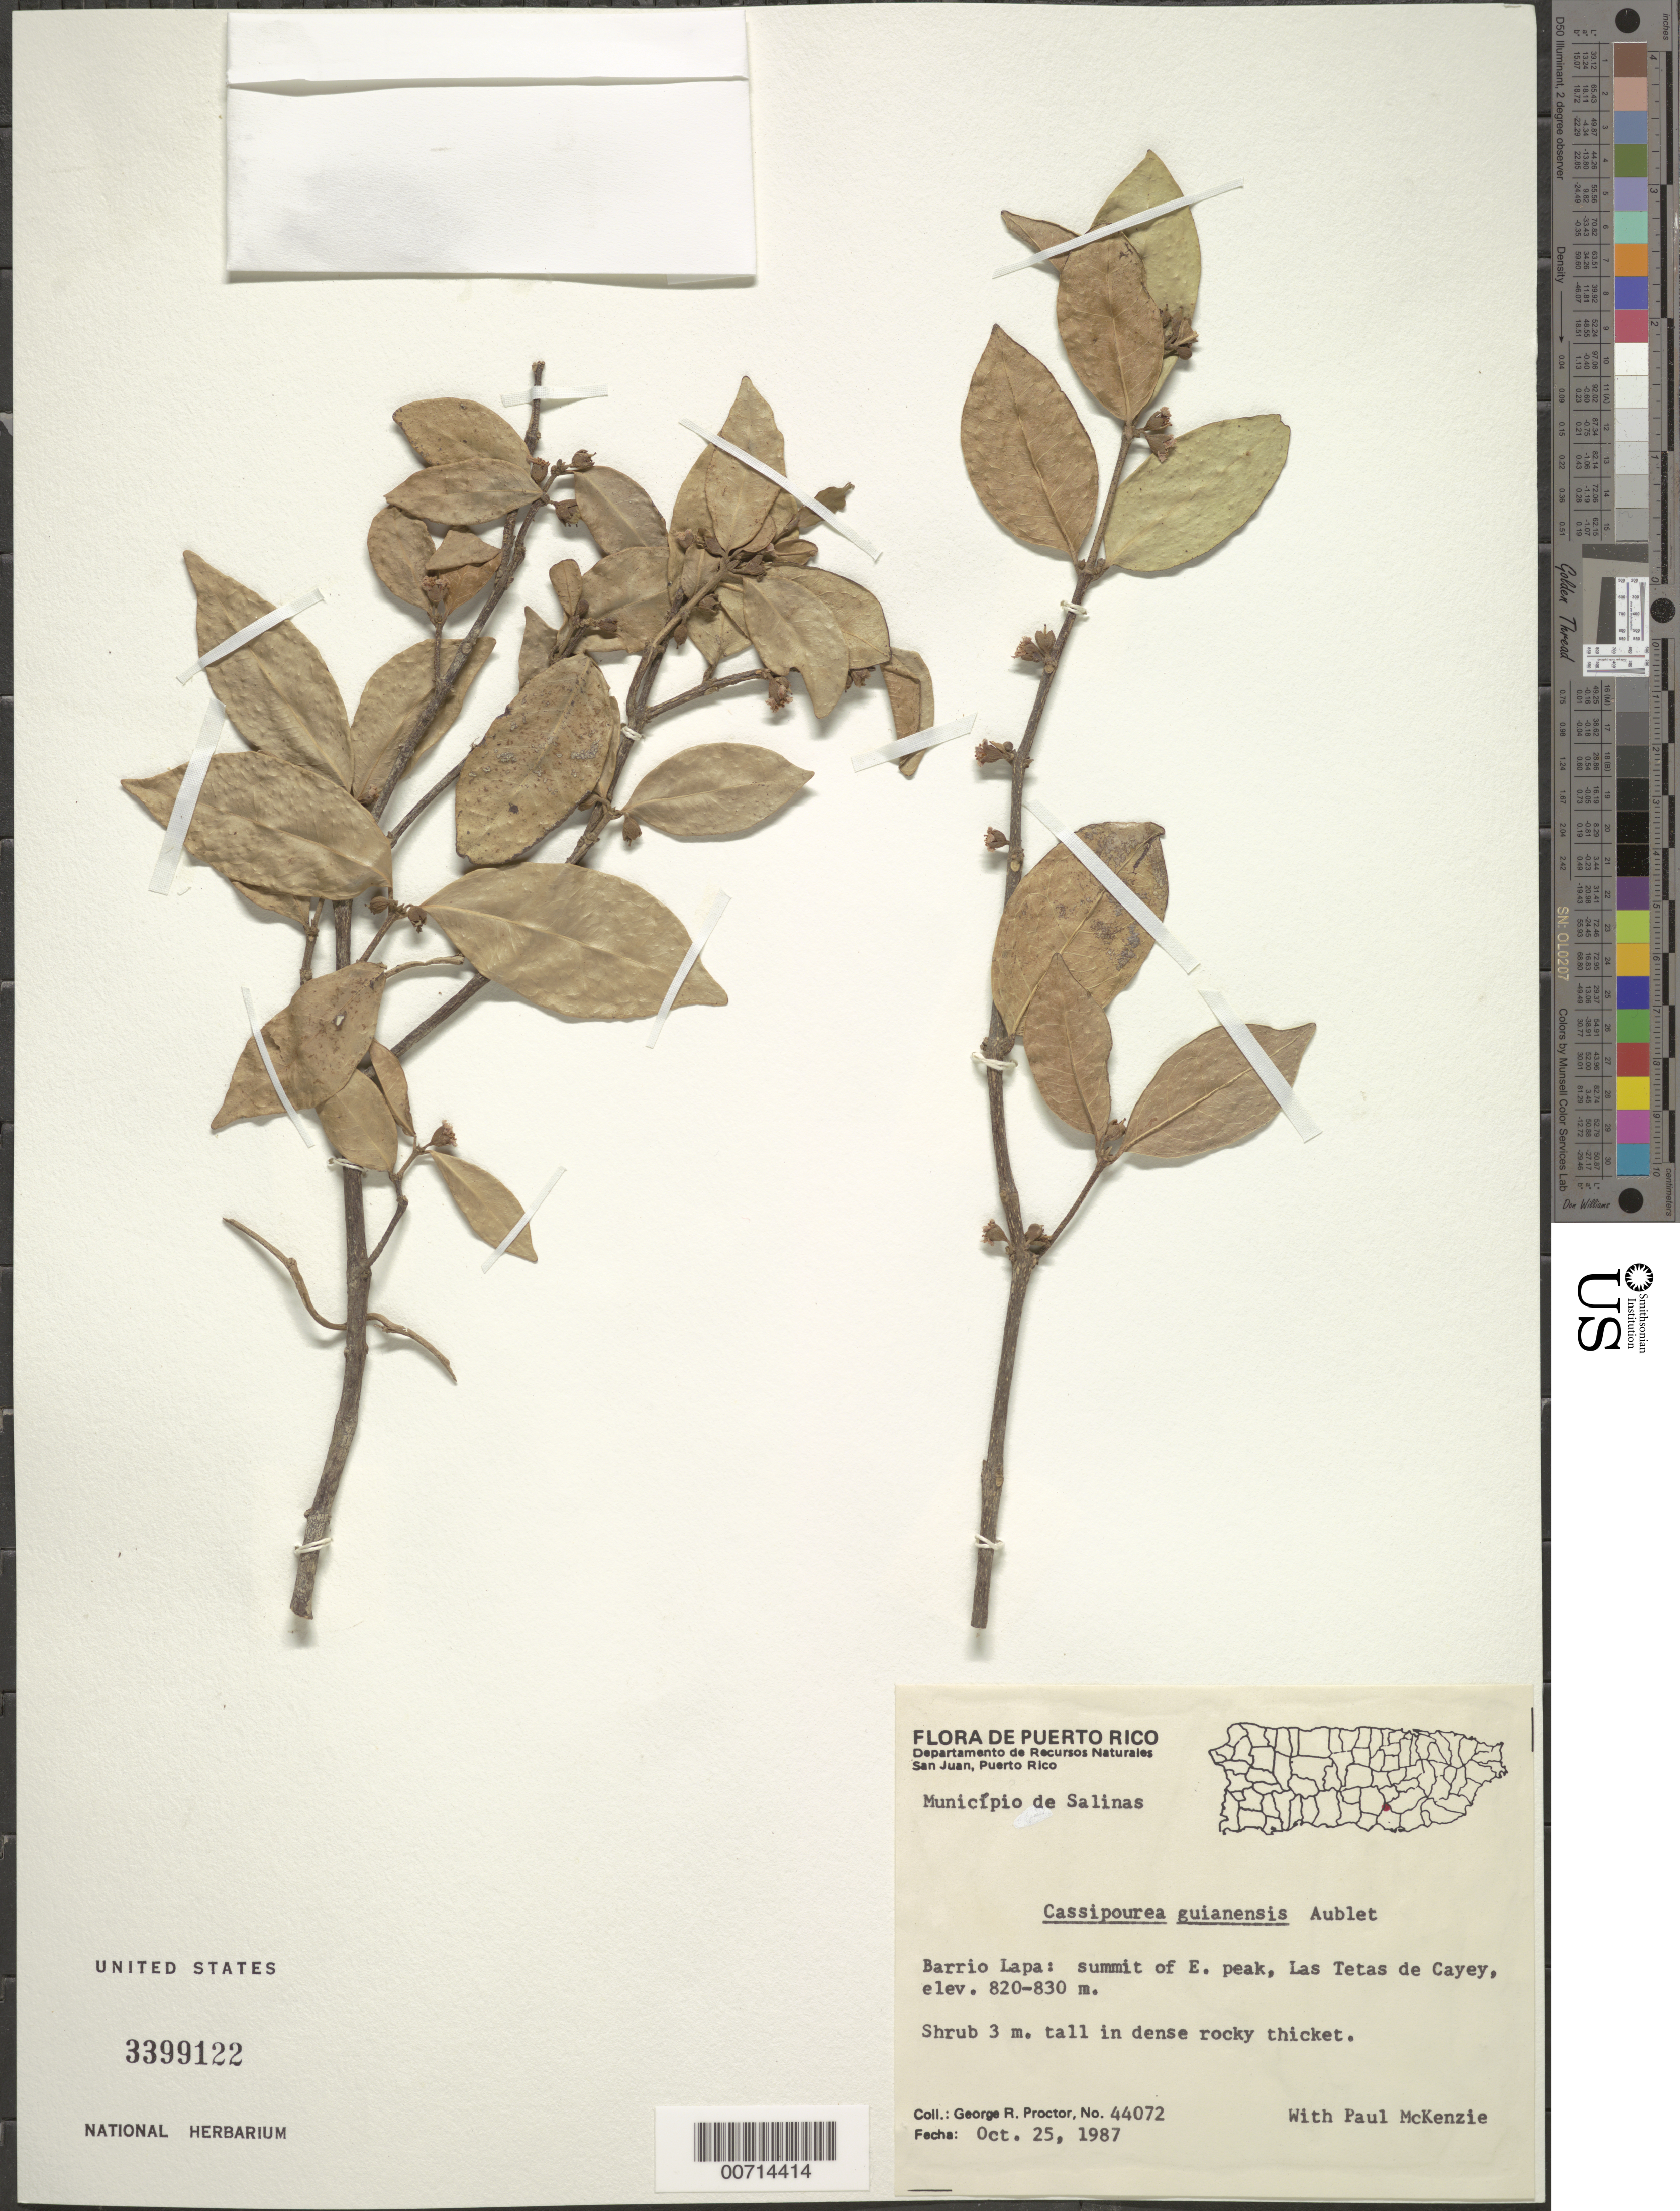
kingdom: Plantae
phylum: Tracheophyta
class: Magnoliopsida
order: Malpighiales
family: Rhizophoraceae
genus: Cassipourea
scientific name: Cassipourea guianensis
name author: Aubl.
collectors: G. R. Proctor & P. Mckenzie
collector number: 44072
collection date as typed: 25 Oct 1987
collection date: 1987-10-25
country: Puerto Rico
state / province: Salinas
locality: Mun. Salinas, Bo. Lapa: summit of E peak, Las Tetas de Cayey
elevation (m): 820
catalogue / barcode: US 3399122